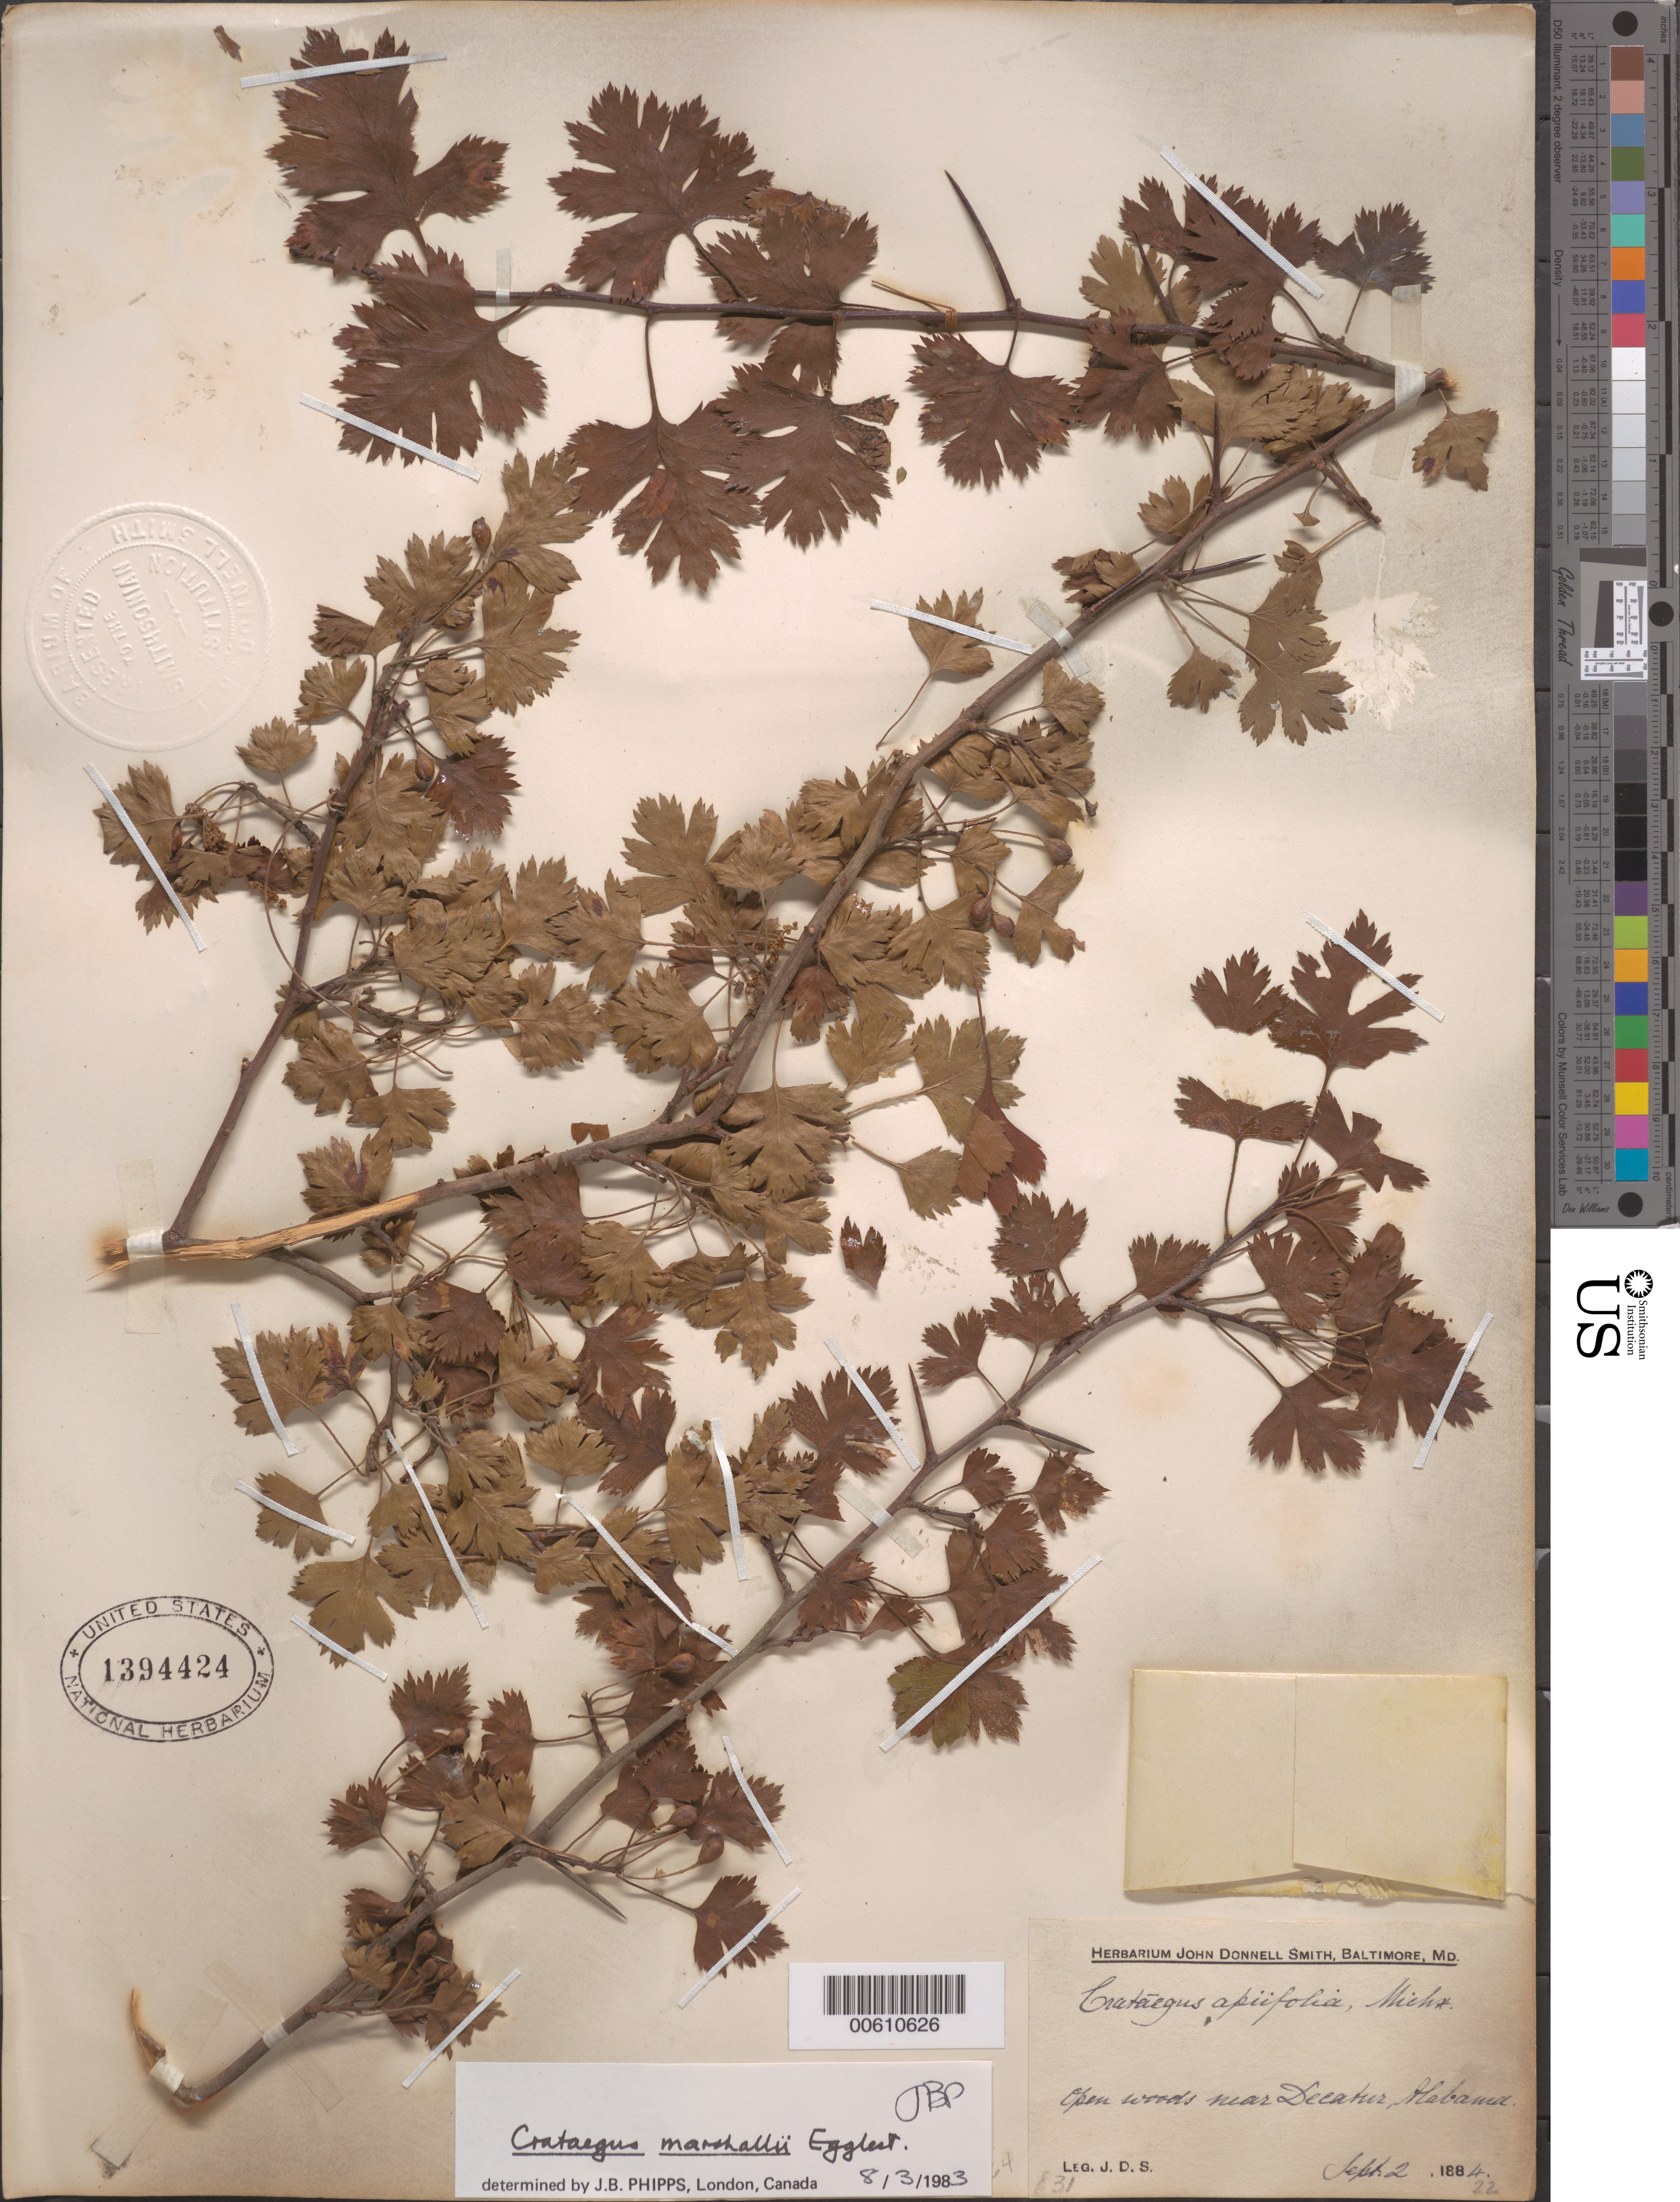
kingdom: Plantae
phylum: Tracheophyta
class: Magnoliopsida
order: Rosales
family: Rosaceae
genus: Crataegus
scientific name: Crataegus marshallii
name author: Eggl.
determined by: Phipps, James B., (UWO), University of Western Ontario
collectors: J. Donnell Smith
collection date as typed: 02 Sep 1884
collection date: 1884-09-02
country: United States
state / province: Alabama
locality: Decatur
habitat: Open woods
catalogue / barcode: US 1394424